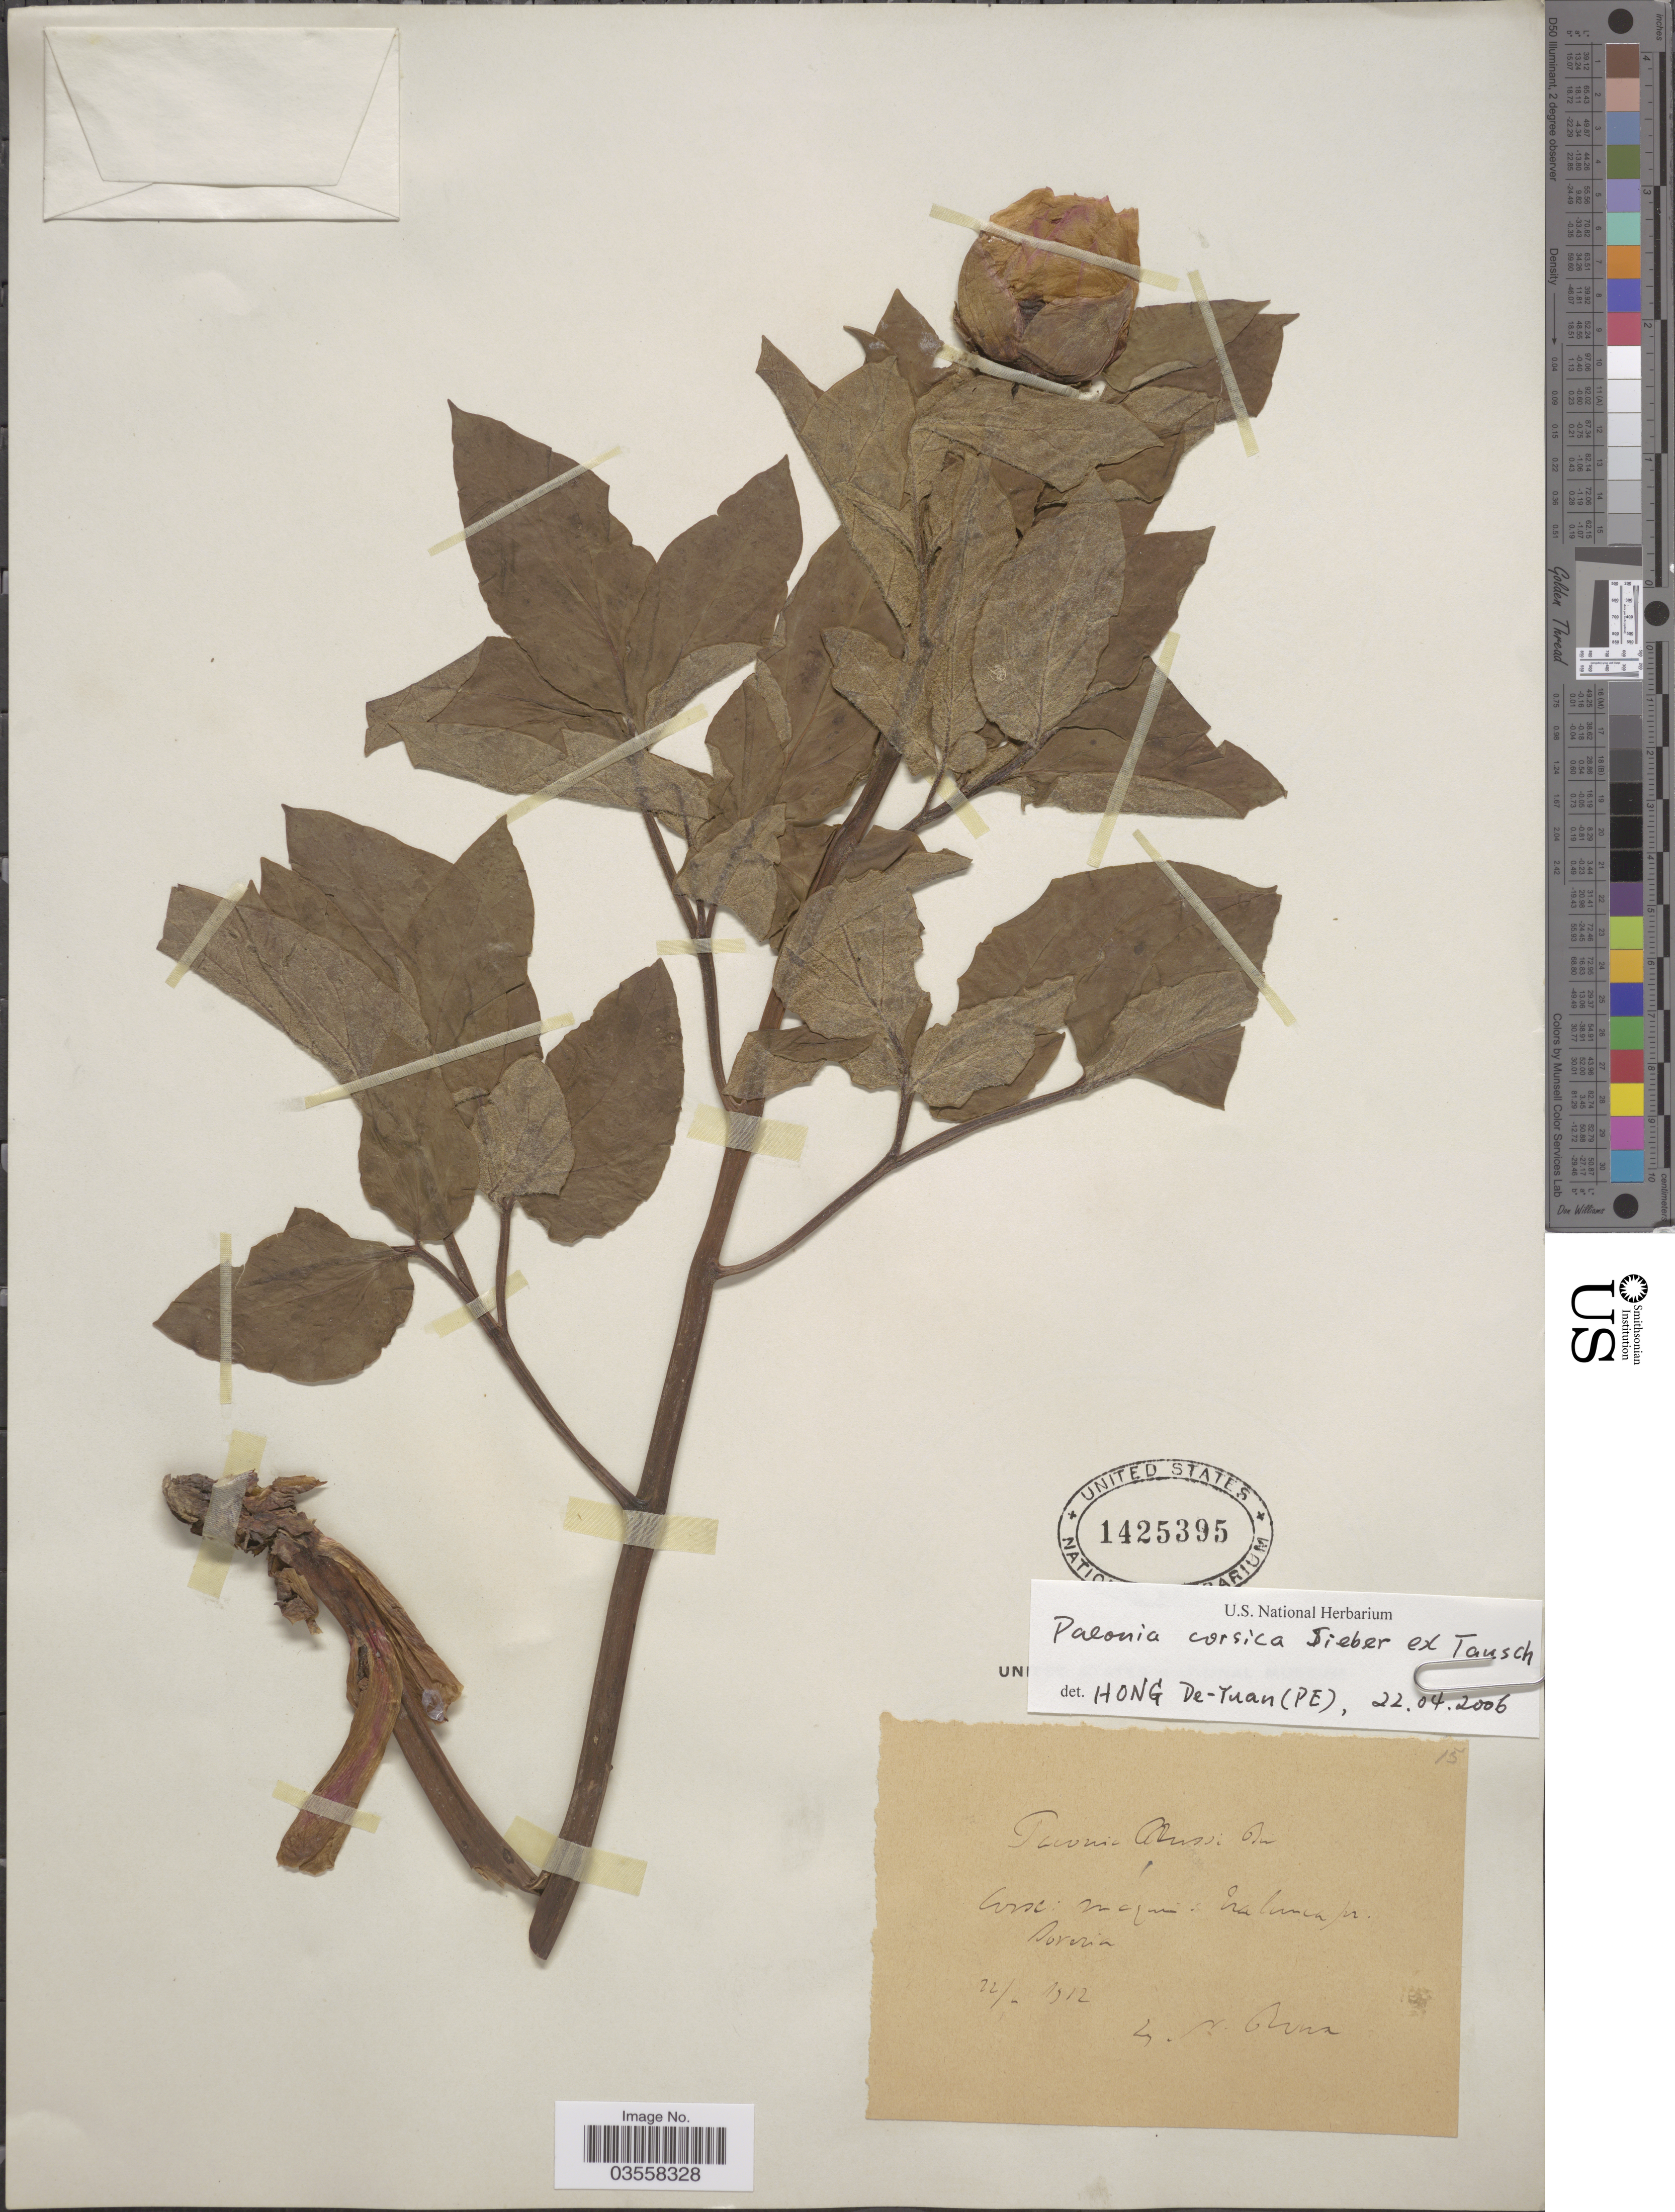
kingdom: Plantae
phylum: Tracheophyta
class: Magnoliopsida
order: Saxifragales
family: Paeoniaceae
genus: Paeonia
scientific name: Paeonia corsica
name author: Sieber ex Tausch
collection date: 1912-04-22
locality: Corsc: major Malinca pr. Soreria. [interpreted]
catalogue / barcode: US 1425395